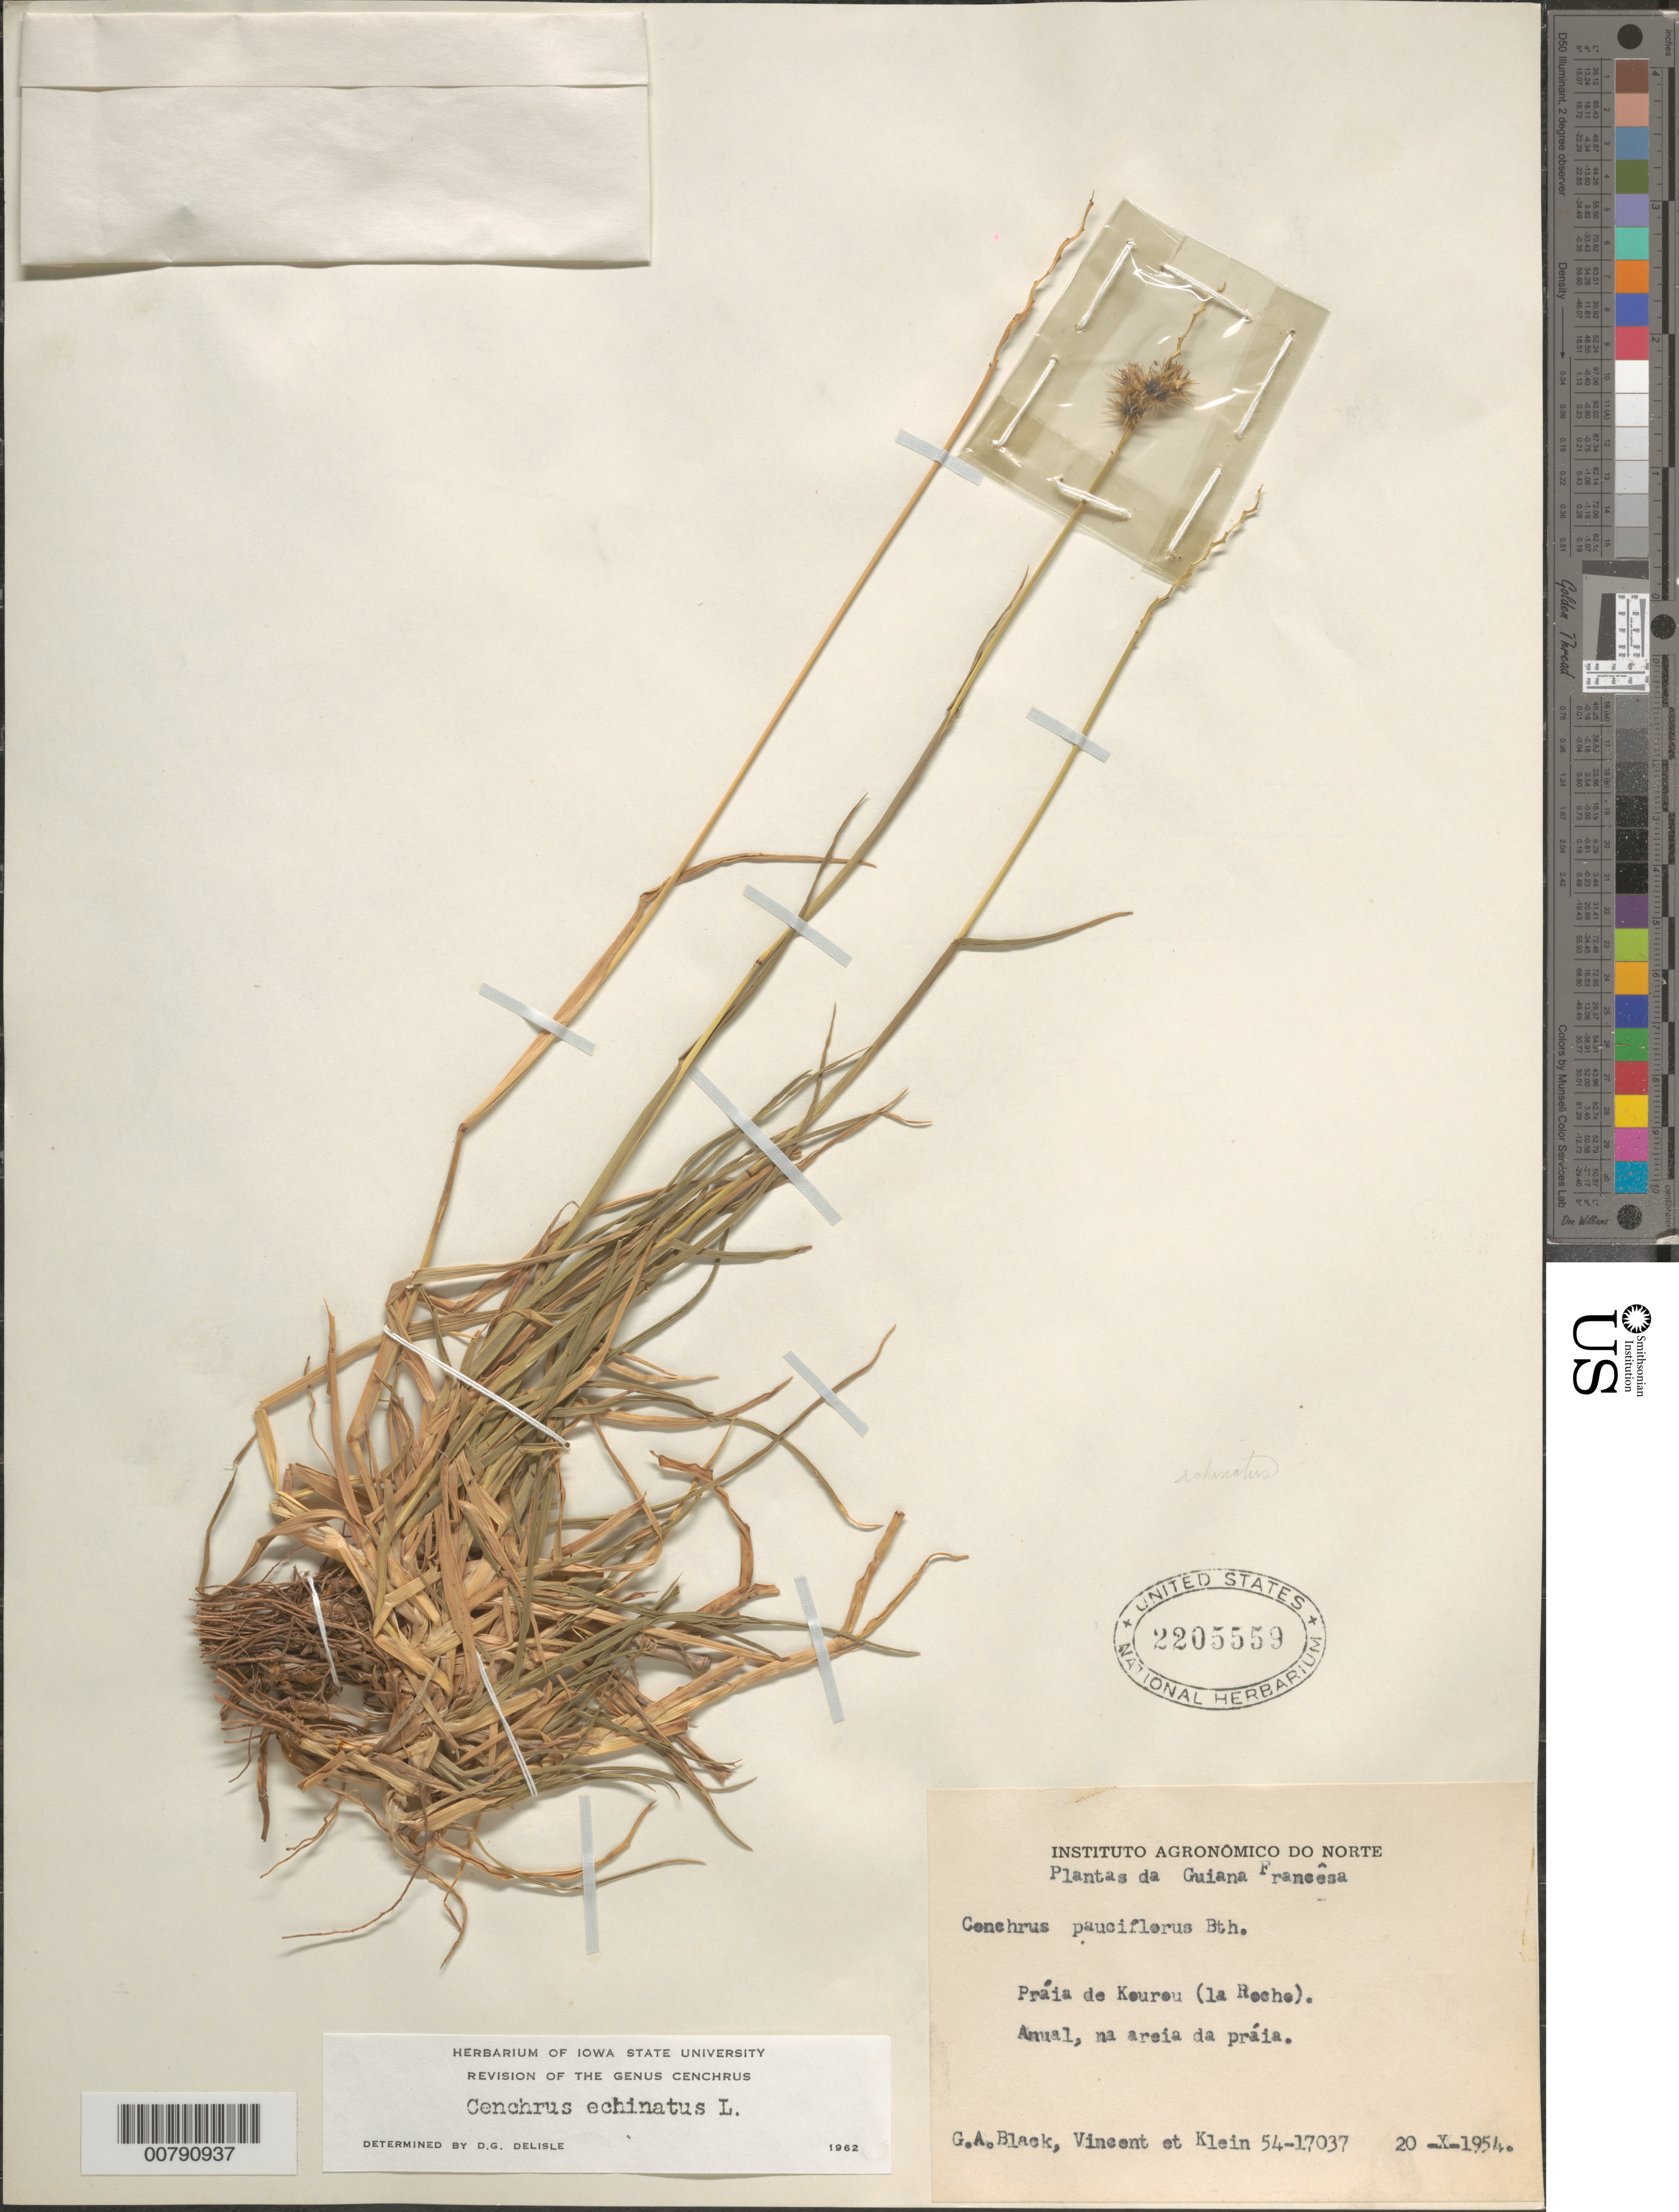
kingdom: Plantae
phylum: Tracheophyta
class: Liliopsida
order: Poales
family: Poaceae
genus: Cenchrus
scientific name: Cenchrus echinatus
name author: L.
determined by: Delisle, D. G.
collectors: G. A. Black, -- Vincent & Klein, --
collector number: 54 17037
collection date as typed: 20-Oct-54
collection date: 1954-10-20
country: French Guiana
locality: Kourou, praia de (la Roche)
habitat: Areia de práia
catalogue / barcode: US 2205559